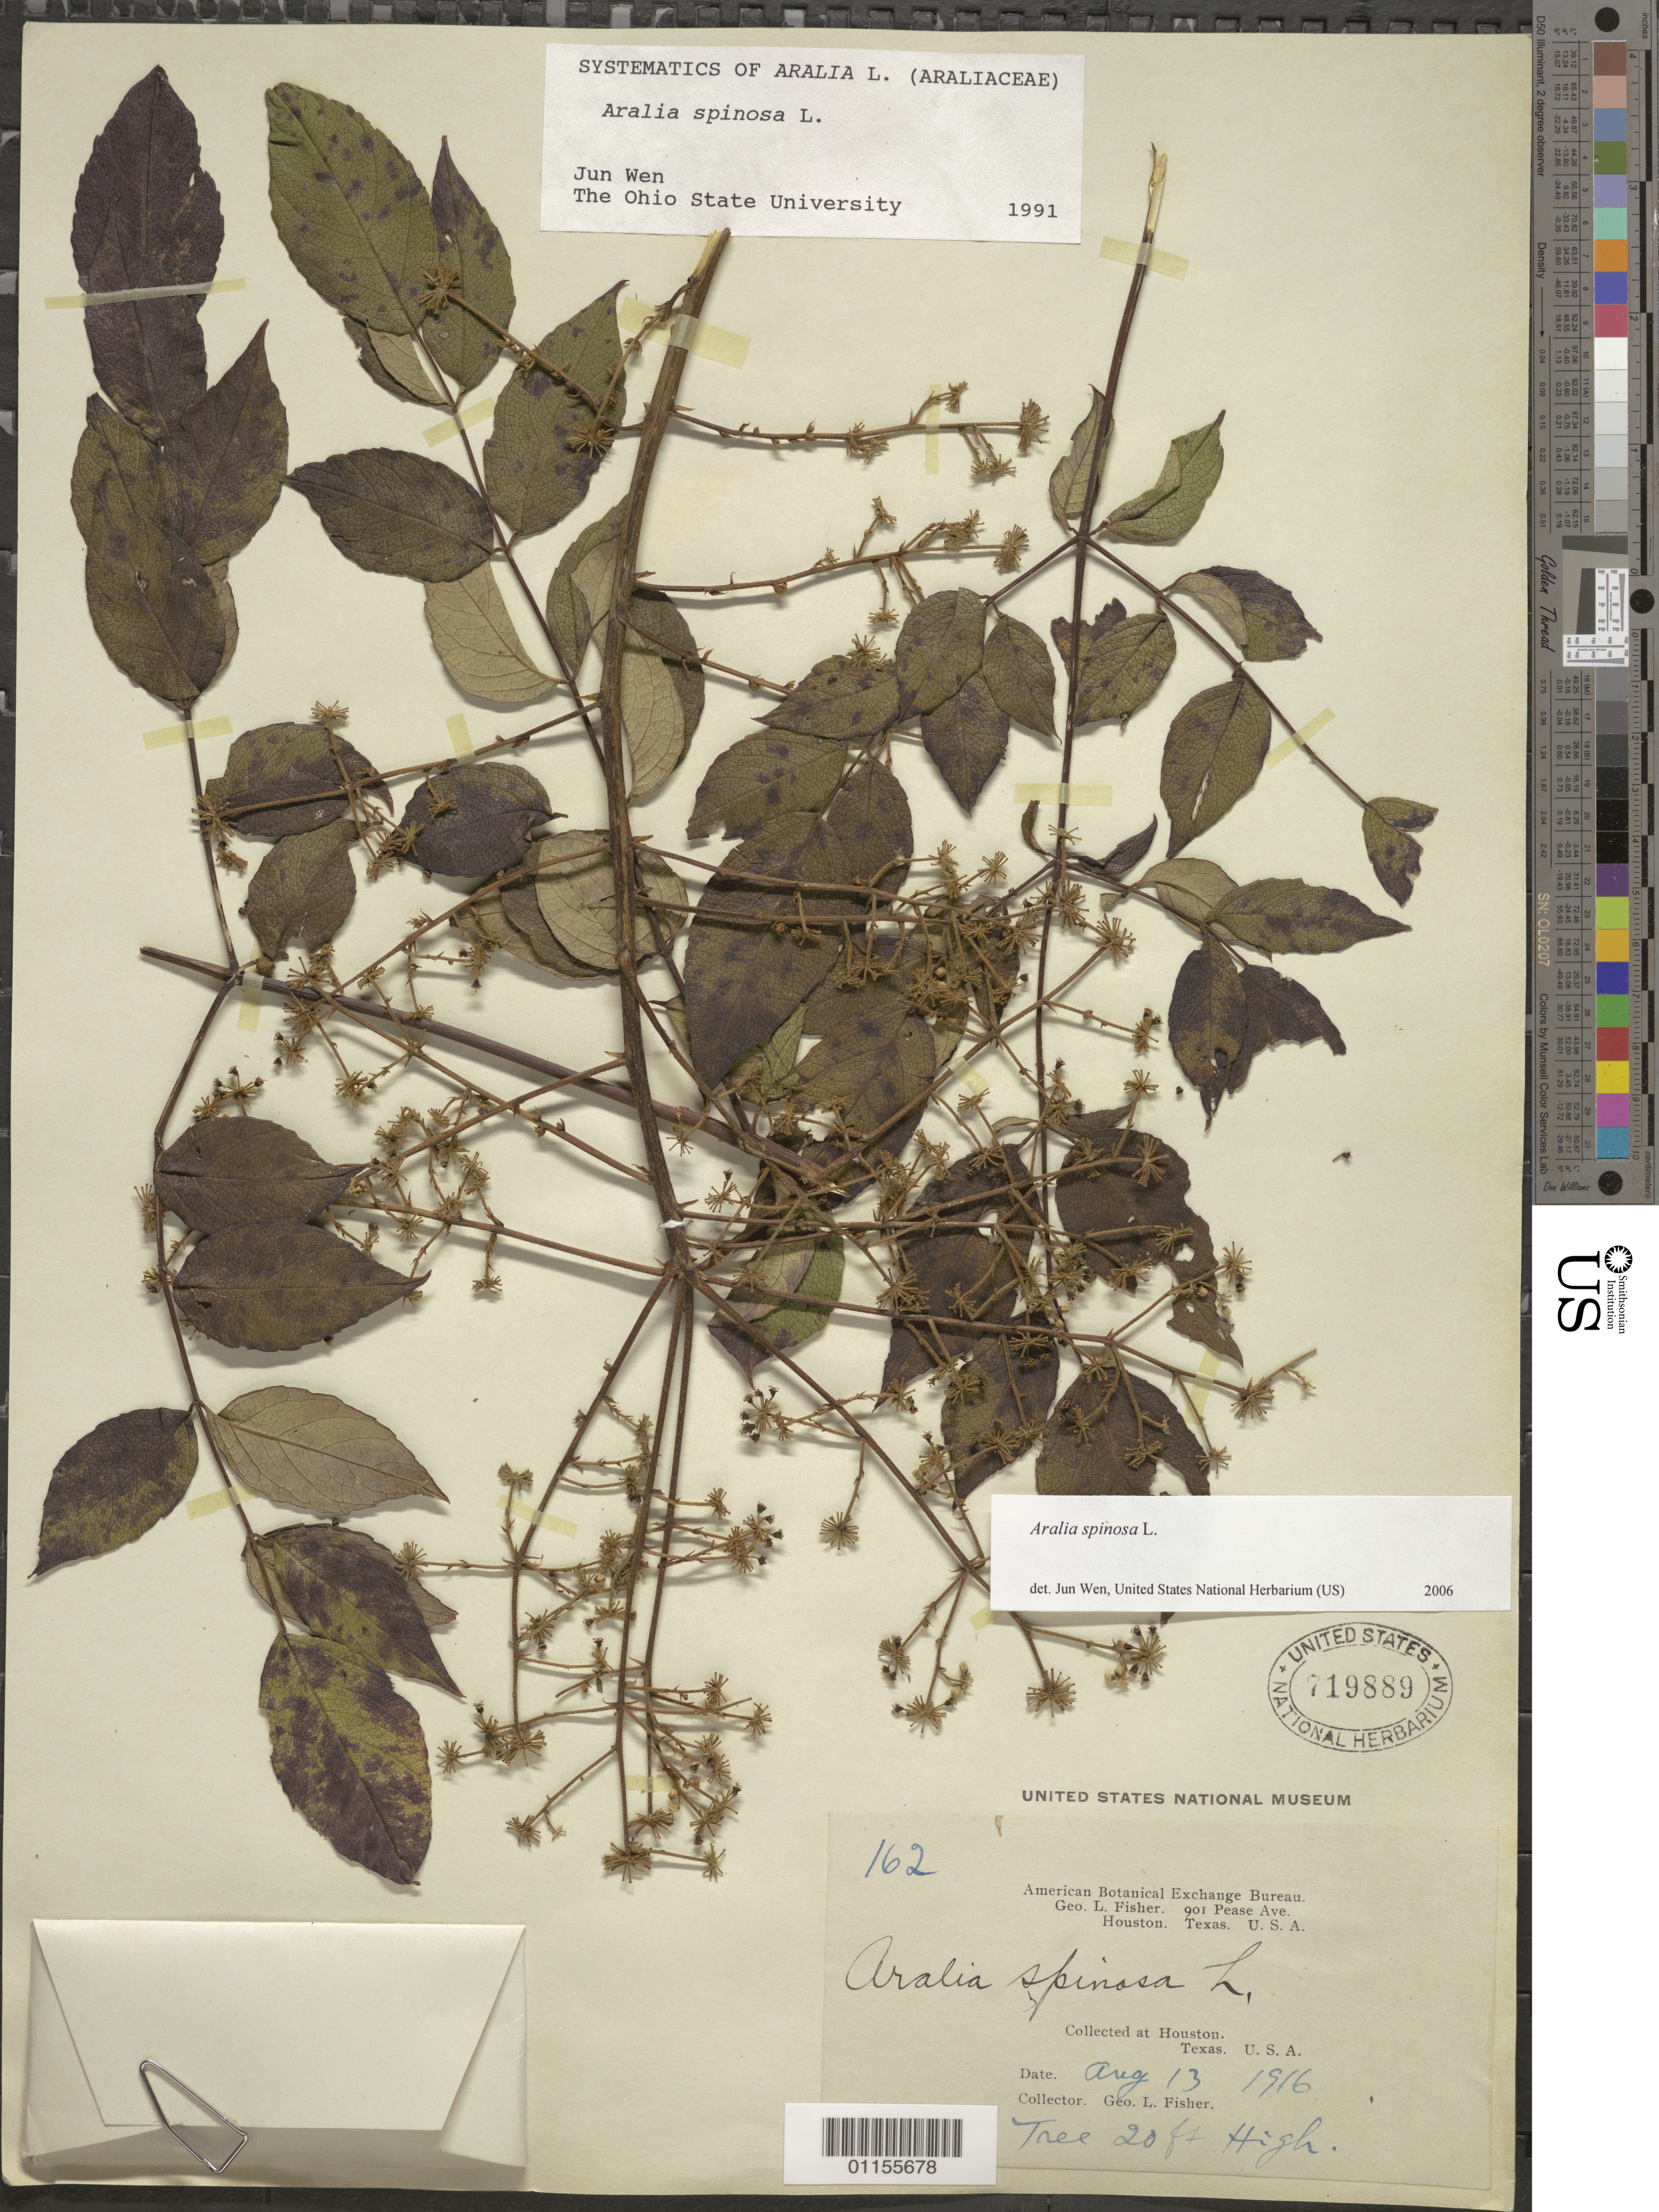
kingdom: Plantae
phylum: Tracheophyta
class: Magnoliopsida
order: Apiales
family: Araliaceae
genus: Aralia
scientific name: Aralia spinosa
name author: L.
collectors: G. L. Fisher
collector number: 162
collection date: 1916-08-13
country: United States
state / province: Texas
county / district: Houston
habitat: Tree.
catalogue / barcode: US 719889